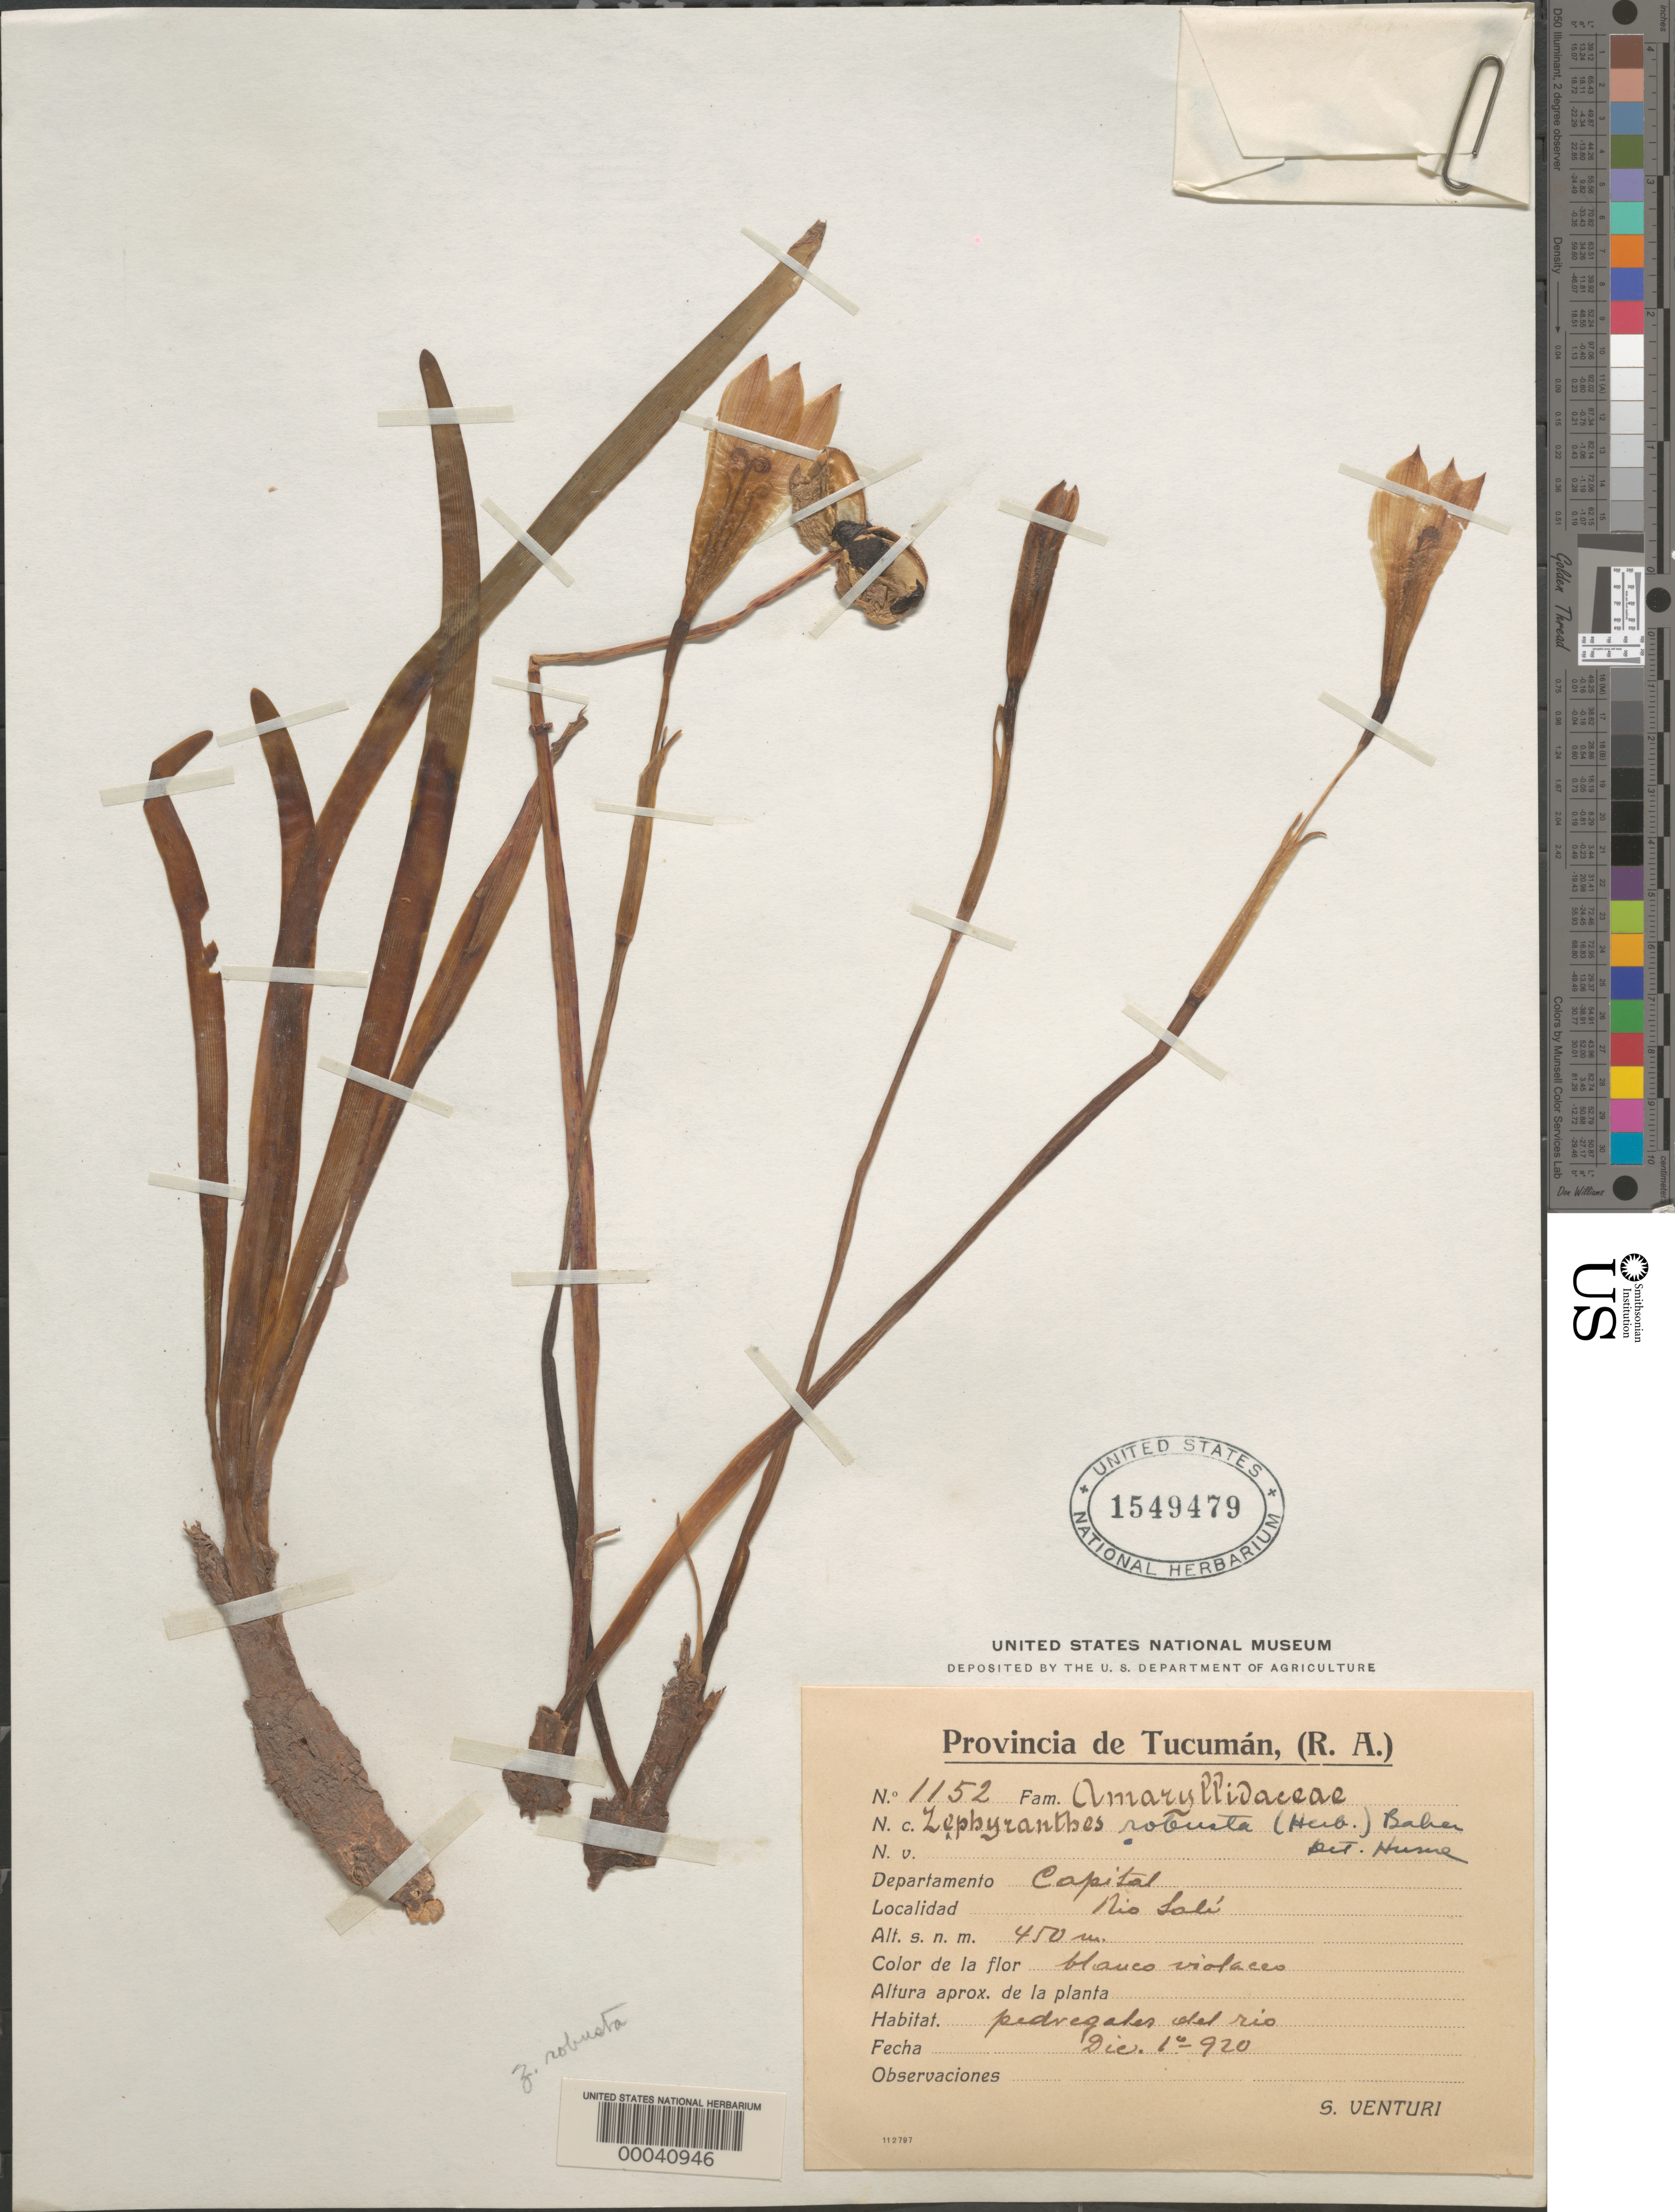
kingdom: Plantae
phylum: Tracheophyta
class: Liliopsida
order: Asparagales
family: Amaryllidaceae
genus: Zephyranthes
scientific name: Zephyranthes robusta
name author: (Sweet ex Herb.) Baker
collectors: S. Venturi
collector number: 1152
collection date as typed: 01 Dec 1920 or 10 Dec 1920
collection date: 1920-12-01 or 1920-12-10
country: Argentina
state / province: Tucumán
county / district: Capital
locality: Rio Sali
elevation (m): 450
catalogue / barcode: US 1549479